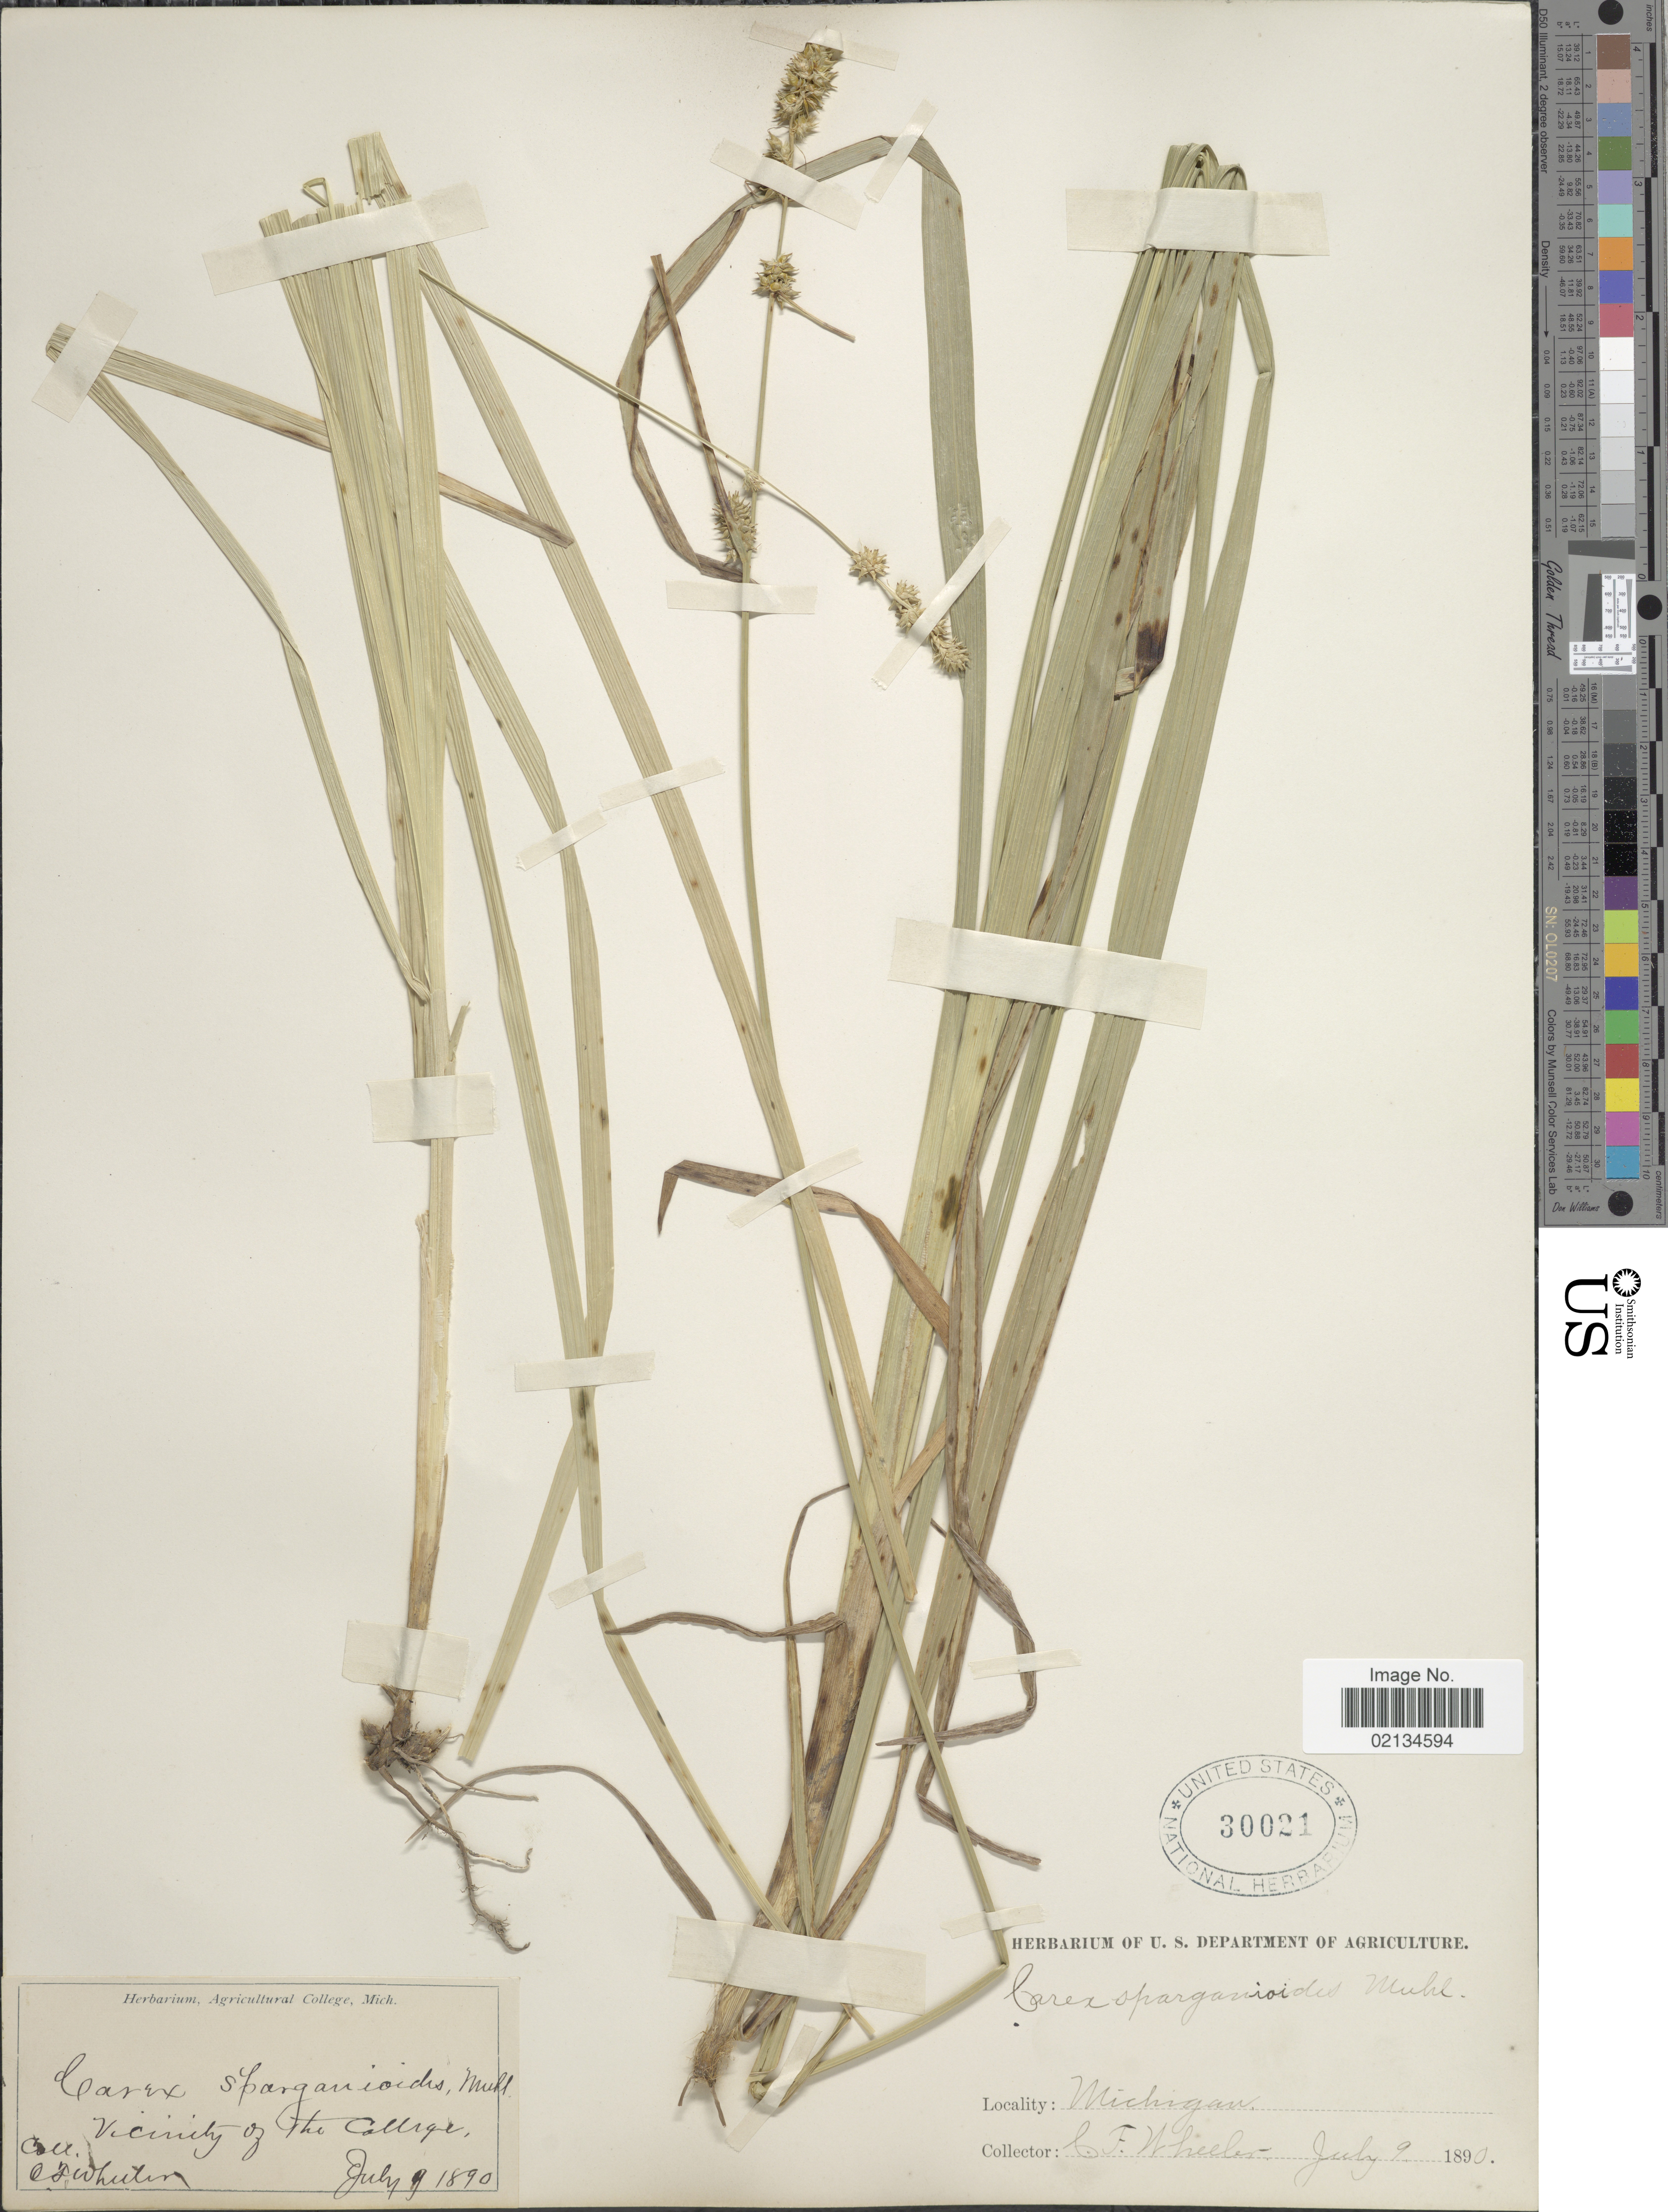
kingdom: Plantae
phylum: Tracheophyta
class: Liliopsida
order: Poales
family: Cyperaceae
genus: Carex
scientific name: Carex sparganioides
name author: Muhl. ex Willd.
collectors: C. Wheeler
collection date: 1890-07-09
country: United States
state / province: Michigan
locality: Vicinity of the College.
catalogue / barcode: US 30021